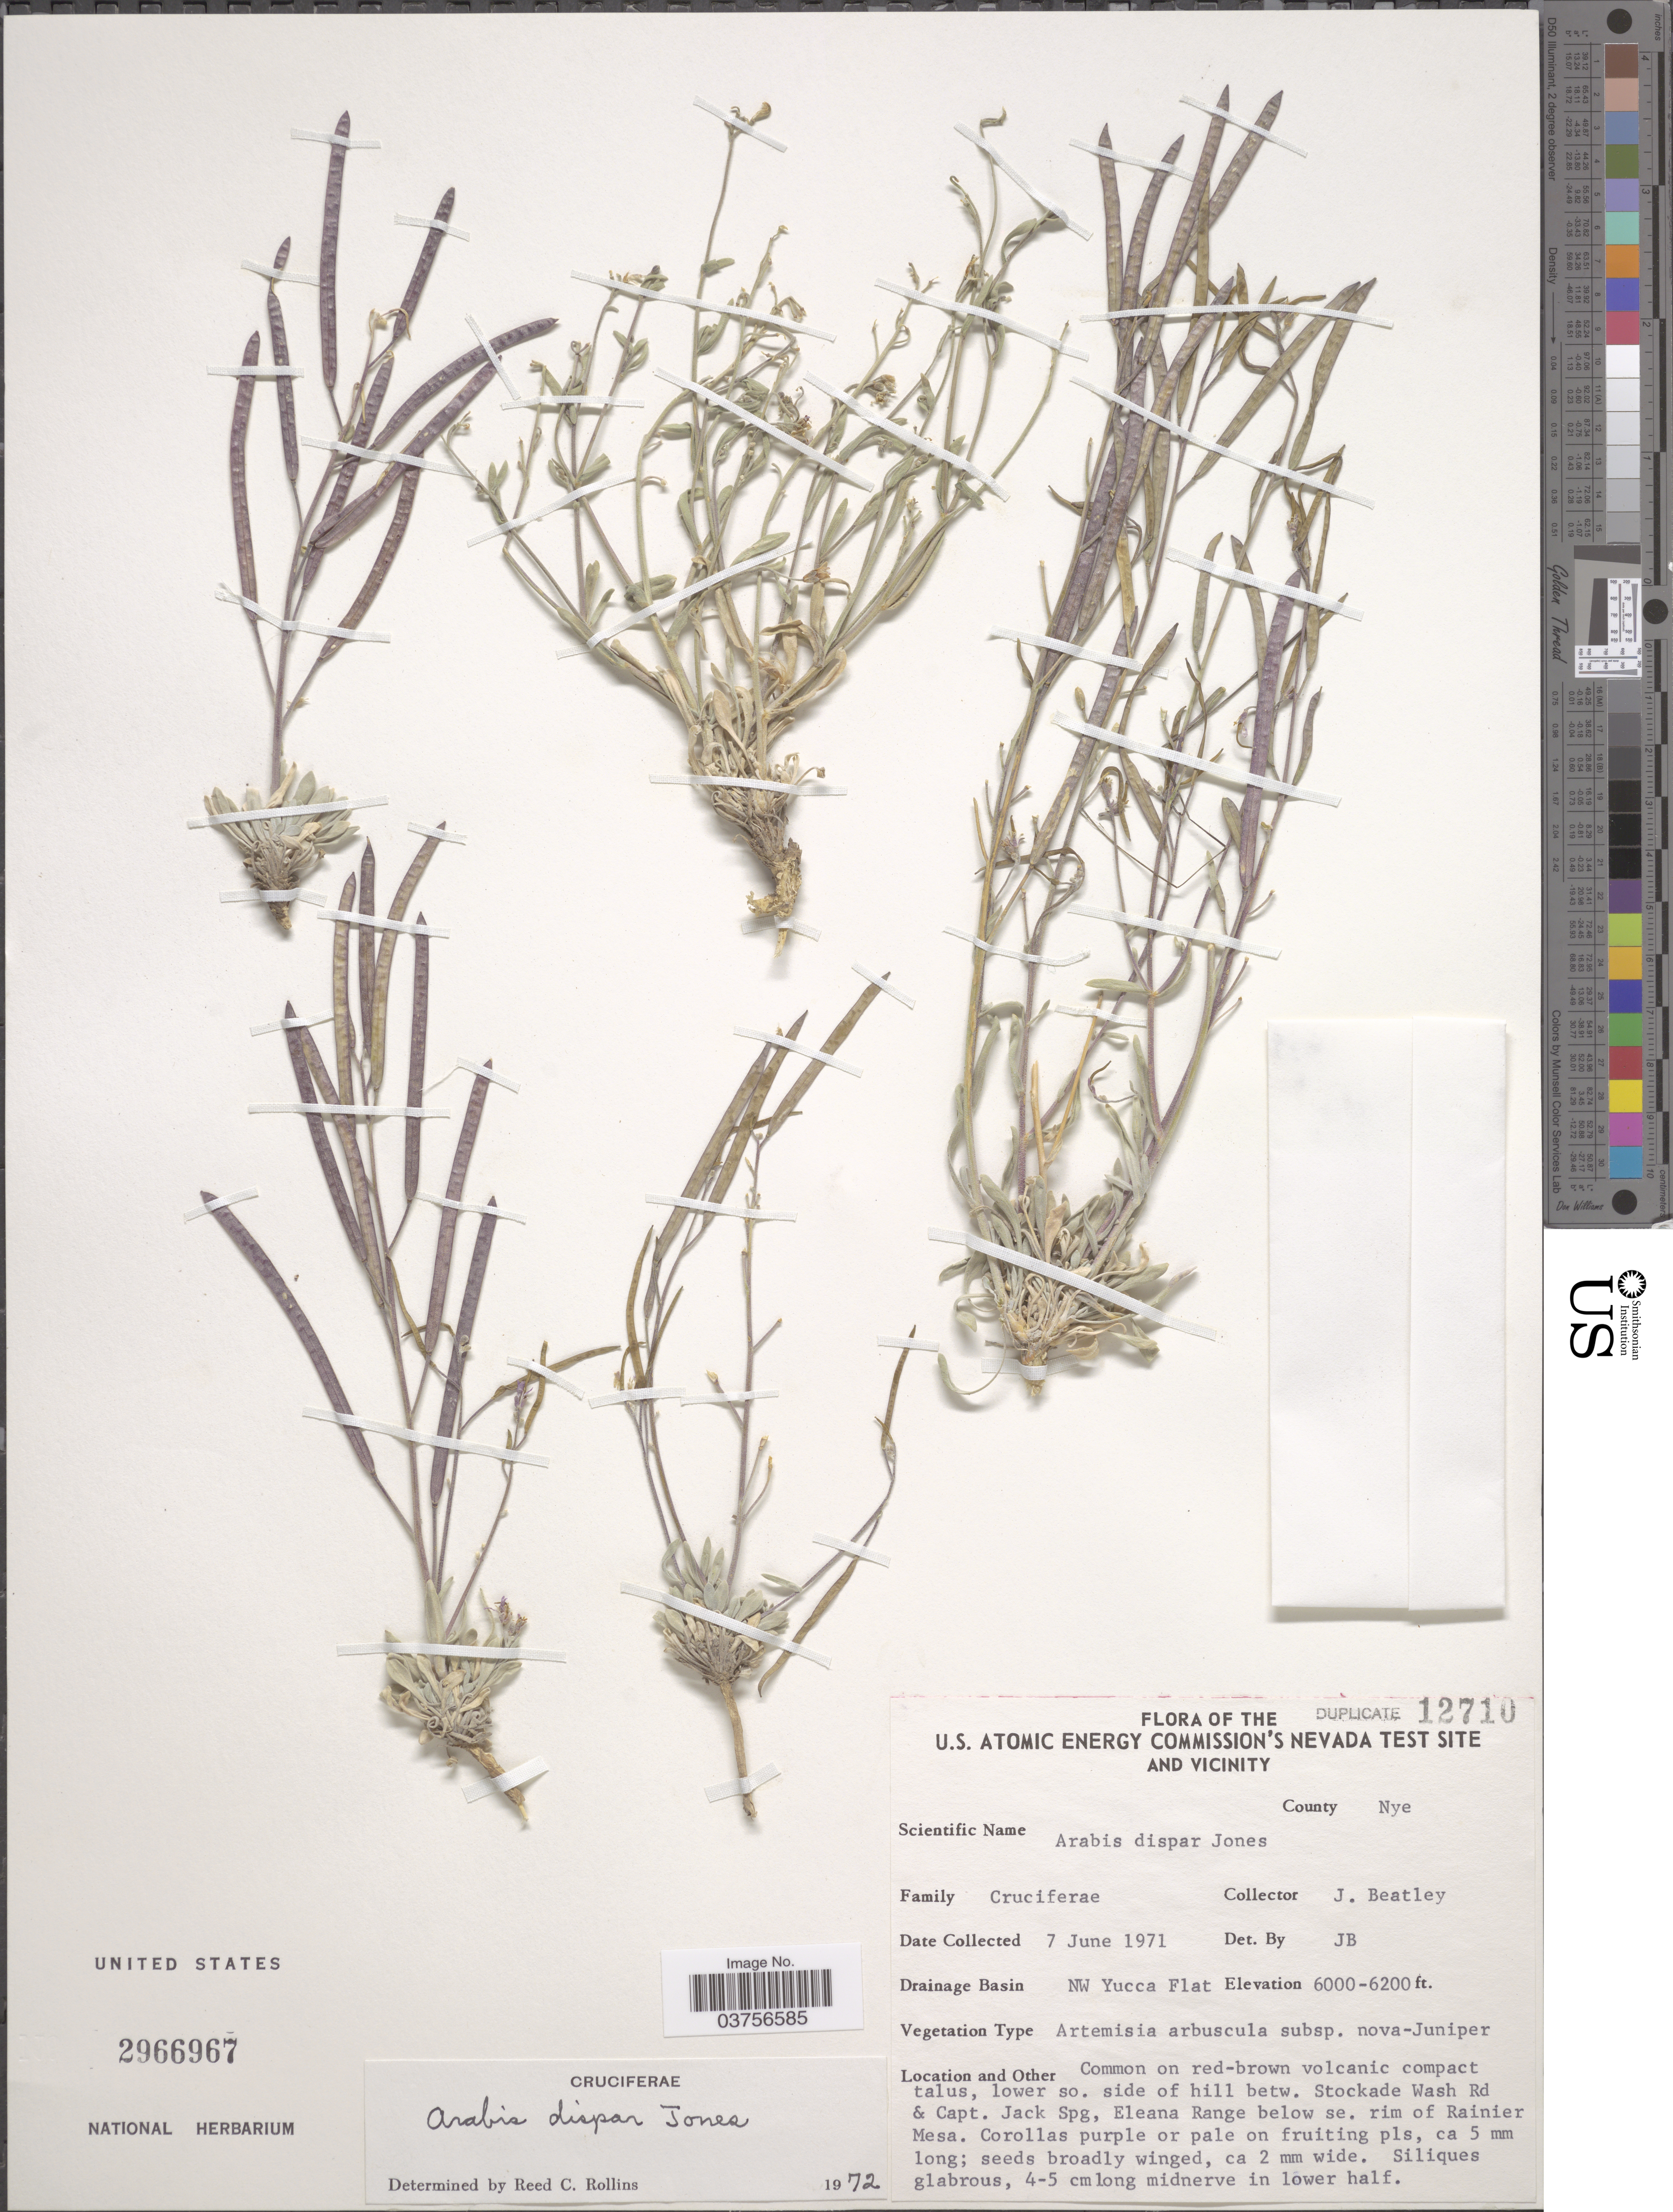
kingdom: Plantae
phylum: Tracheophyta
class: Magnoliopsida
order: Brassicales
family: Brassicaceae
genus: Arabis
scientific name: Arabis dispar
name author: M.E. Jones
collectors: J. C. Beatley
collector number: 12710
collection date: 1971-06-07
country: United States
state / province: Nevada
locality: U. S. Atomic Energy Commission's Nevada Test Site and Vicinity. County Nye. Drainage Basin NW Yucca Flat. Betw. Stockade Wash Rd & Capt. Jack Spg, Eleana Range below se. rim of Rainier Mesa.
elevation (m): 1829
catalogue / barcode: US 2966967